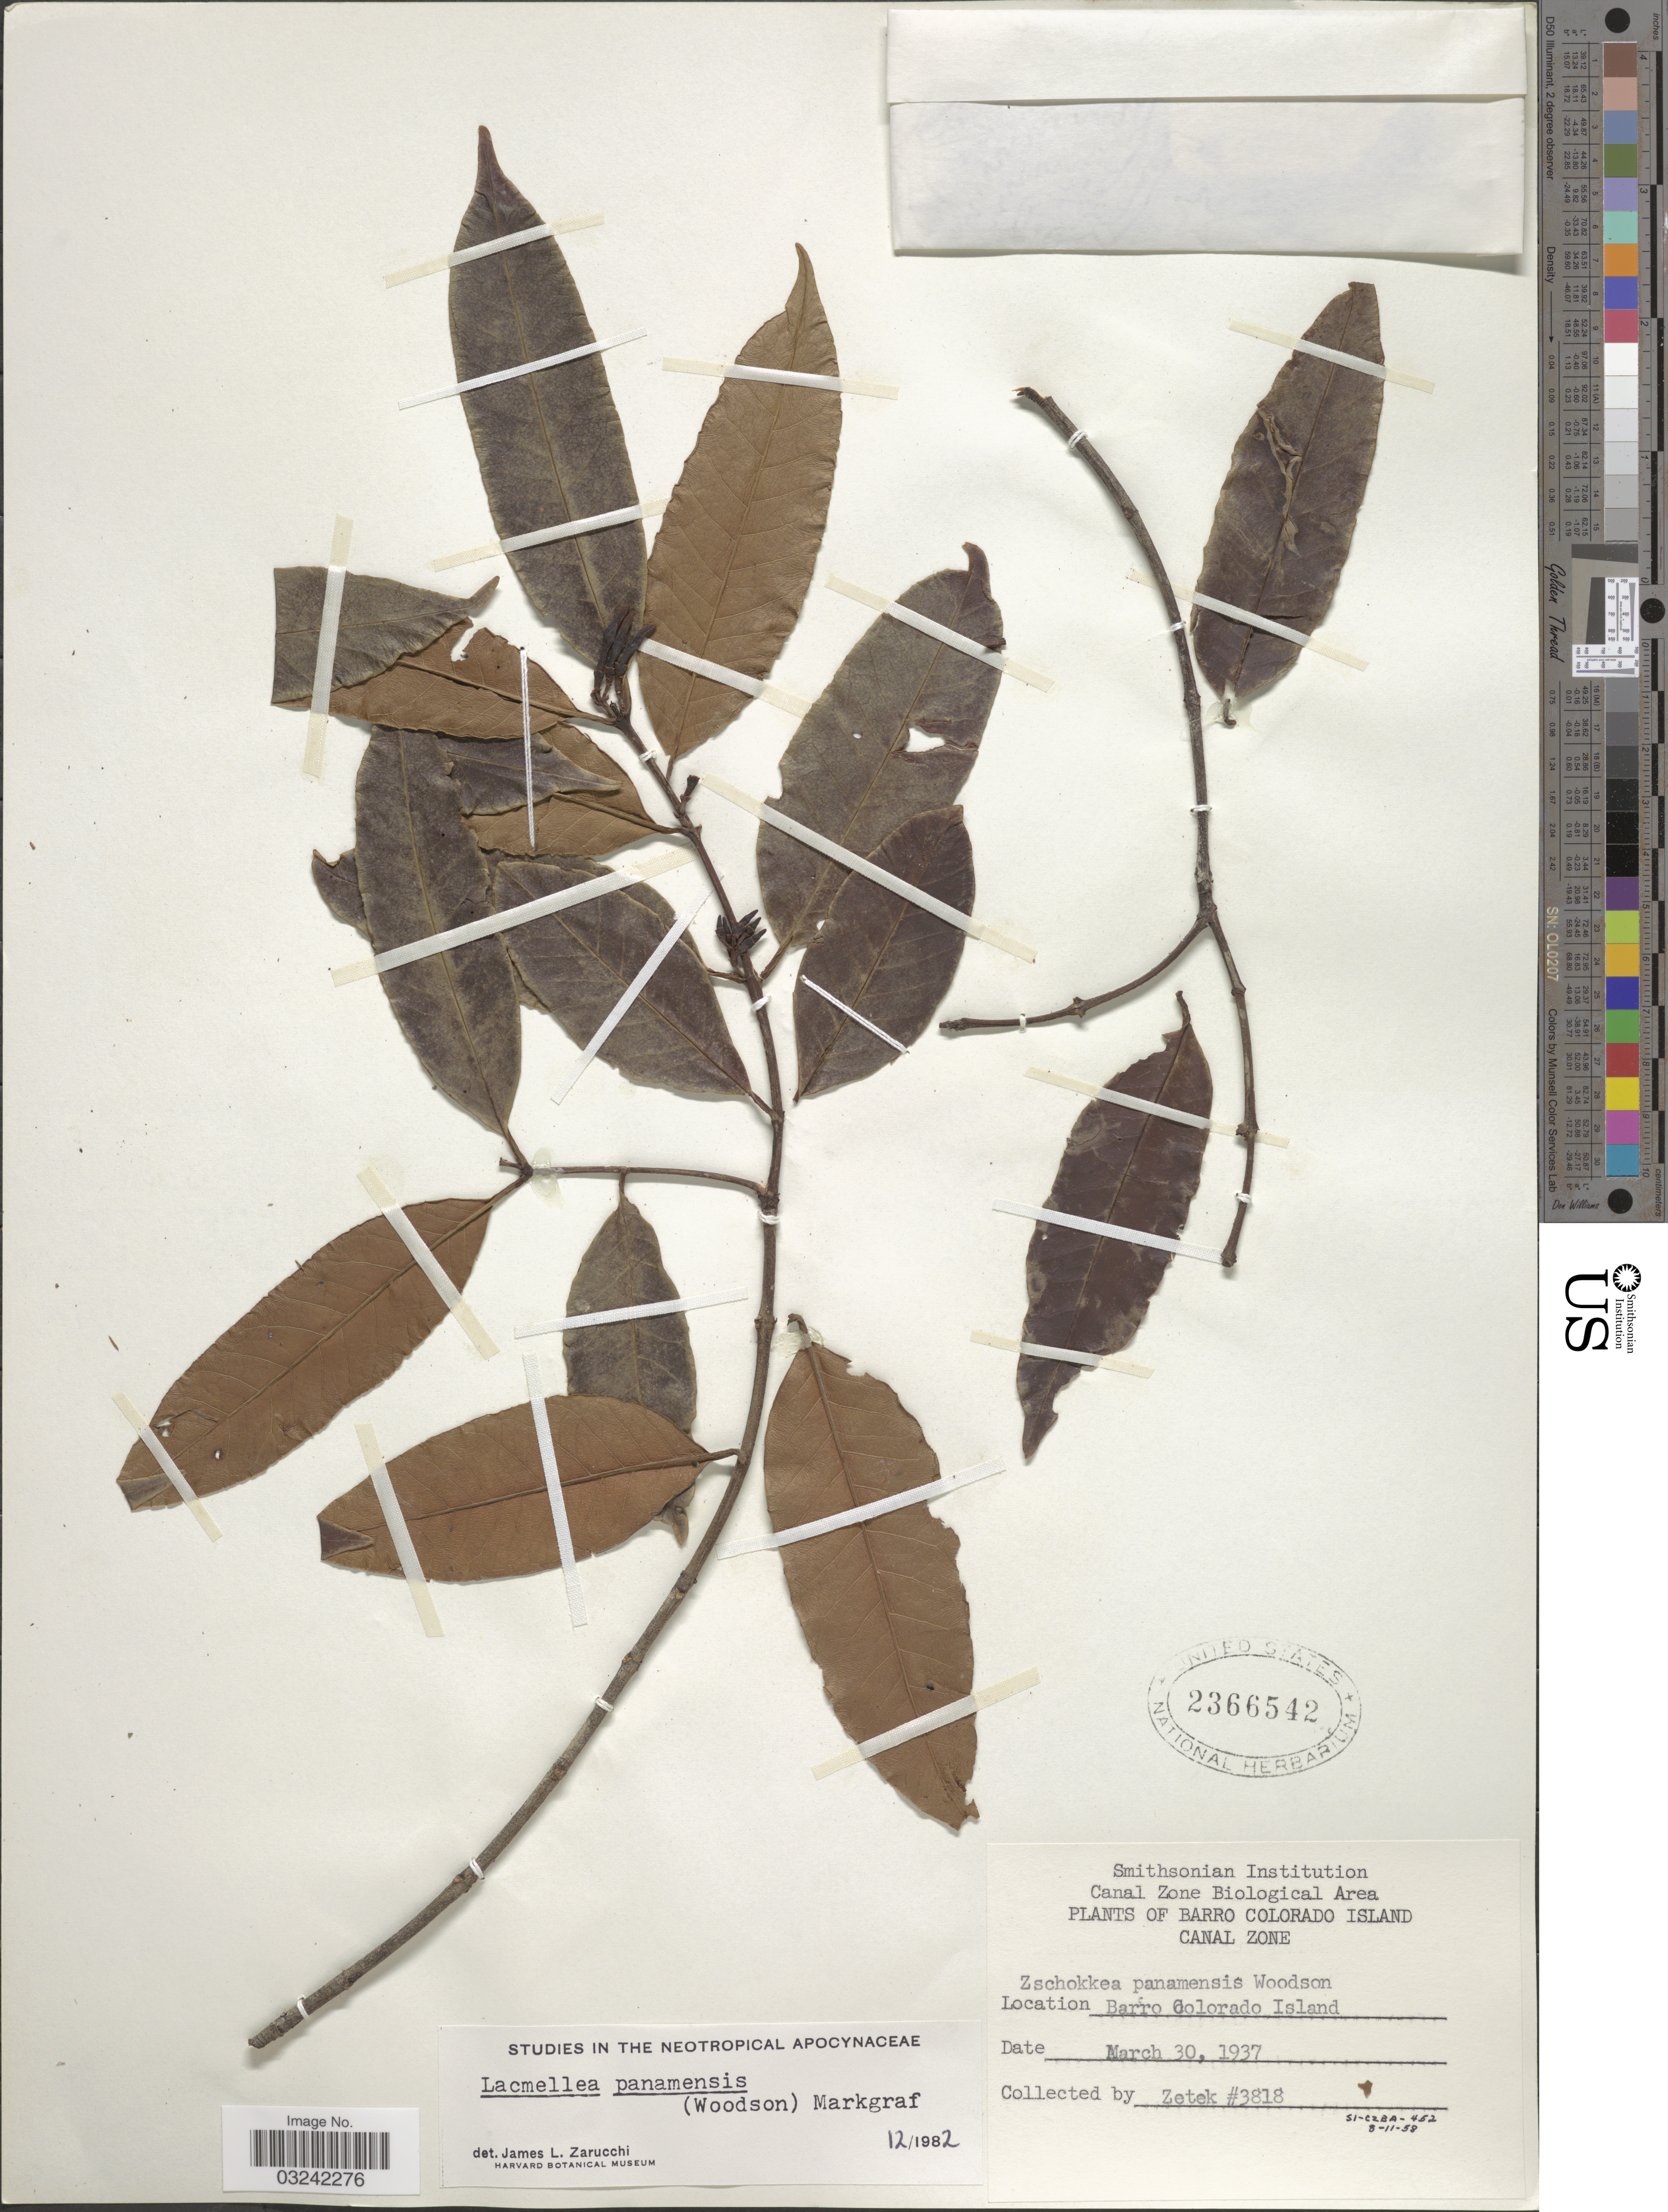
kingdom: Plantae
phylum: Tracheophyta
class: Magnoliopsida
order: Gentianales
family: Apocynaceae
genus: Lacmellea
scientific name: Lacmellea panamensis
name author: (Woodson) Markgr.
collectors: -. Zetek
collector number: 3818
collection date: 1937-03-30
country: Panama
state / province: Panamá Oeste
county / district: Canal Zone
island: Barro Colorado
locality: Barro Colorado Island. Canal Zone.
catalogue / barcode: US 2366542